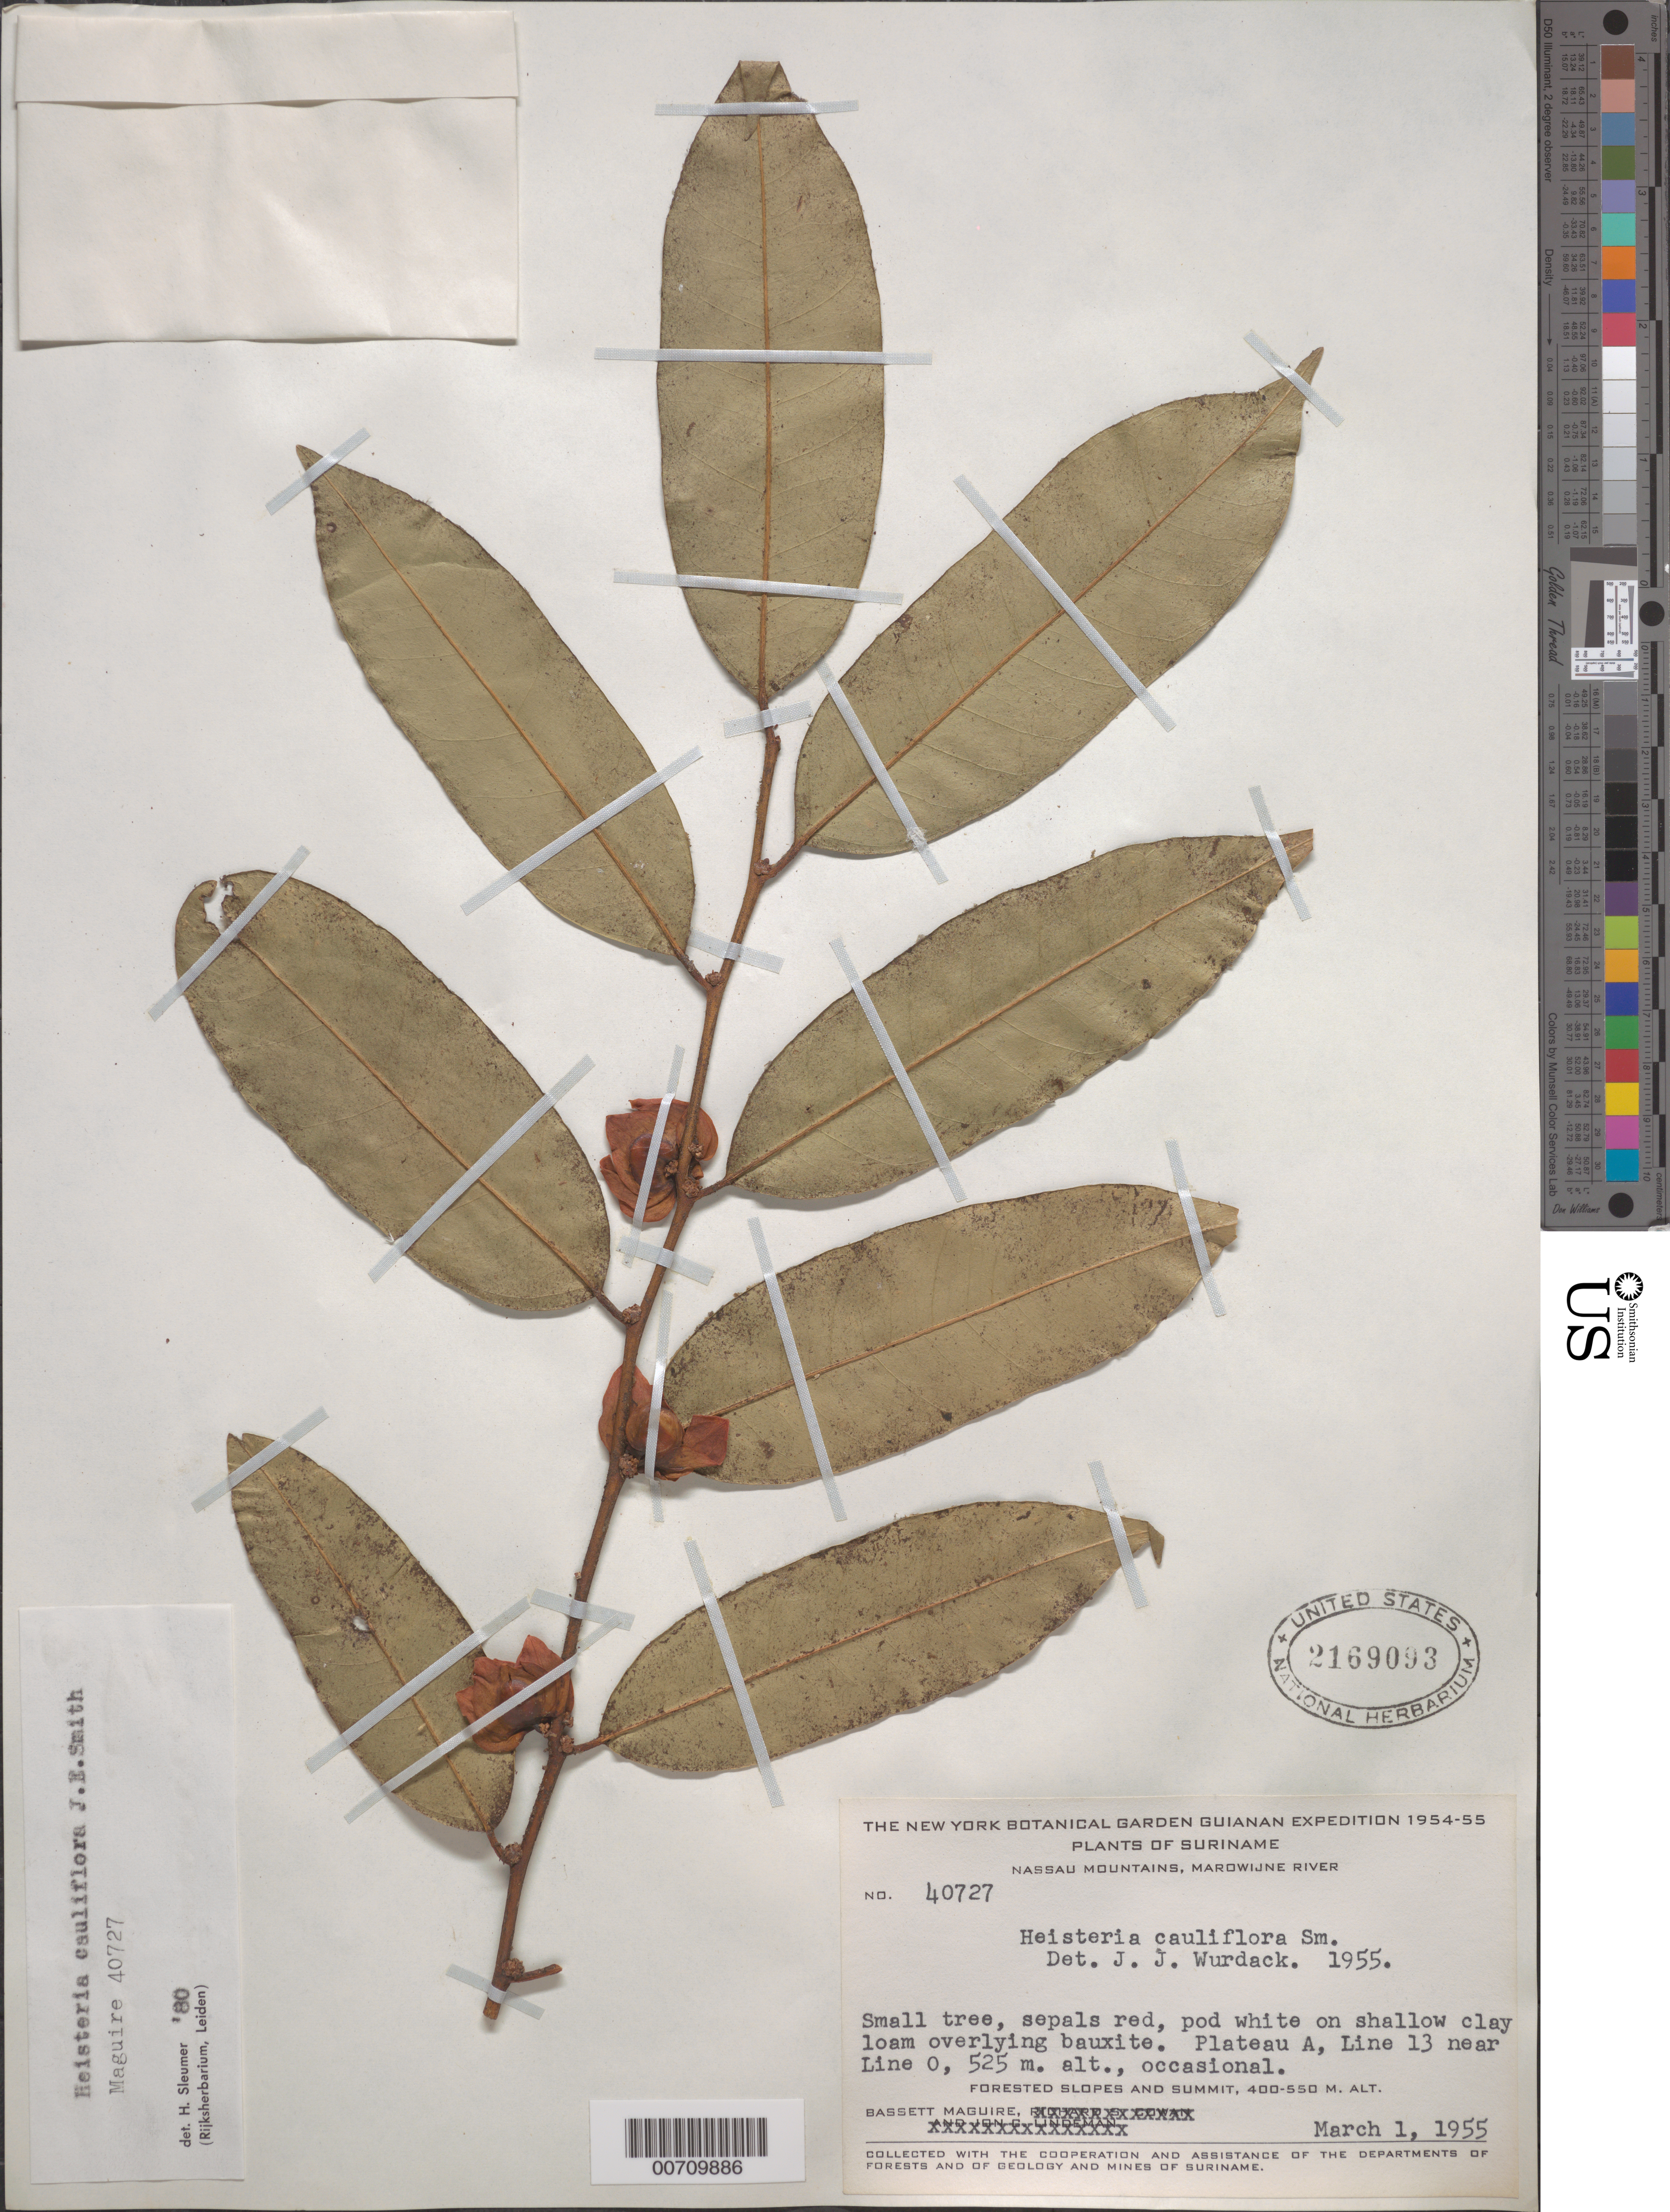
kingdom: Plantae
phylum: Tracheophyta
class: Magnoliopsida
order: Santalales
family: Erythropalaceae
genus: Heisteria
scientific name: Heisteria cauliflora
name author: Sm.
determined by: Sleumer, H. O.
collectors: B. Maguire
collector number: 40727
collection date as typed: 1-Mar-55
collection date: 1955-03-01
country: Suriname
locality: Nassau Mts., Marowijne R., Plateau A, line 13 near line 0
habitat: Forested slopes and summit, on shallow clay loam overlying bauxite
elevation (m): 525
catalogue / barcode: US 2169093